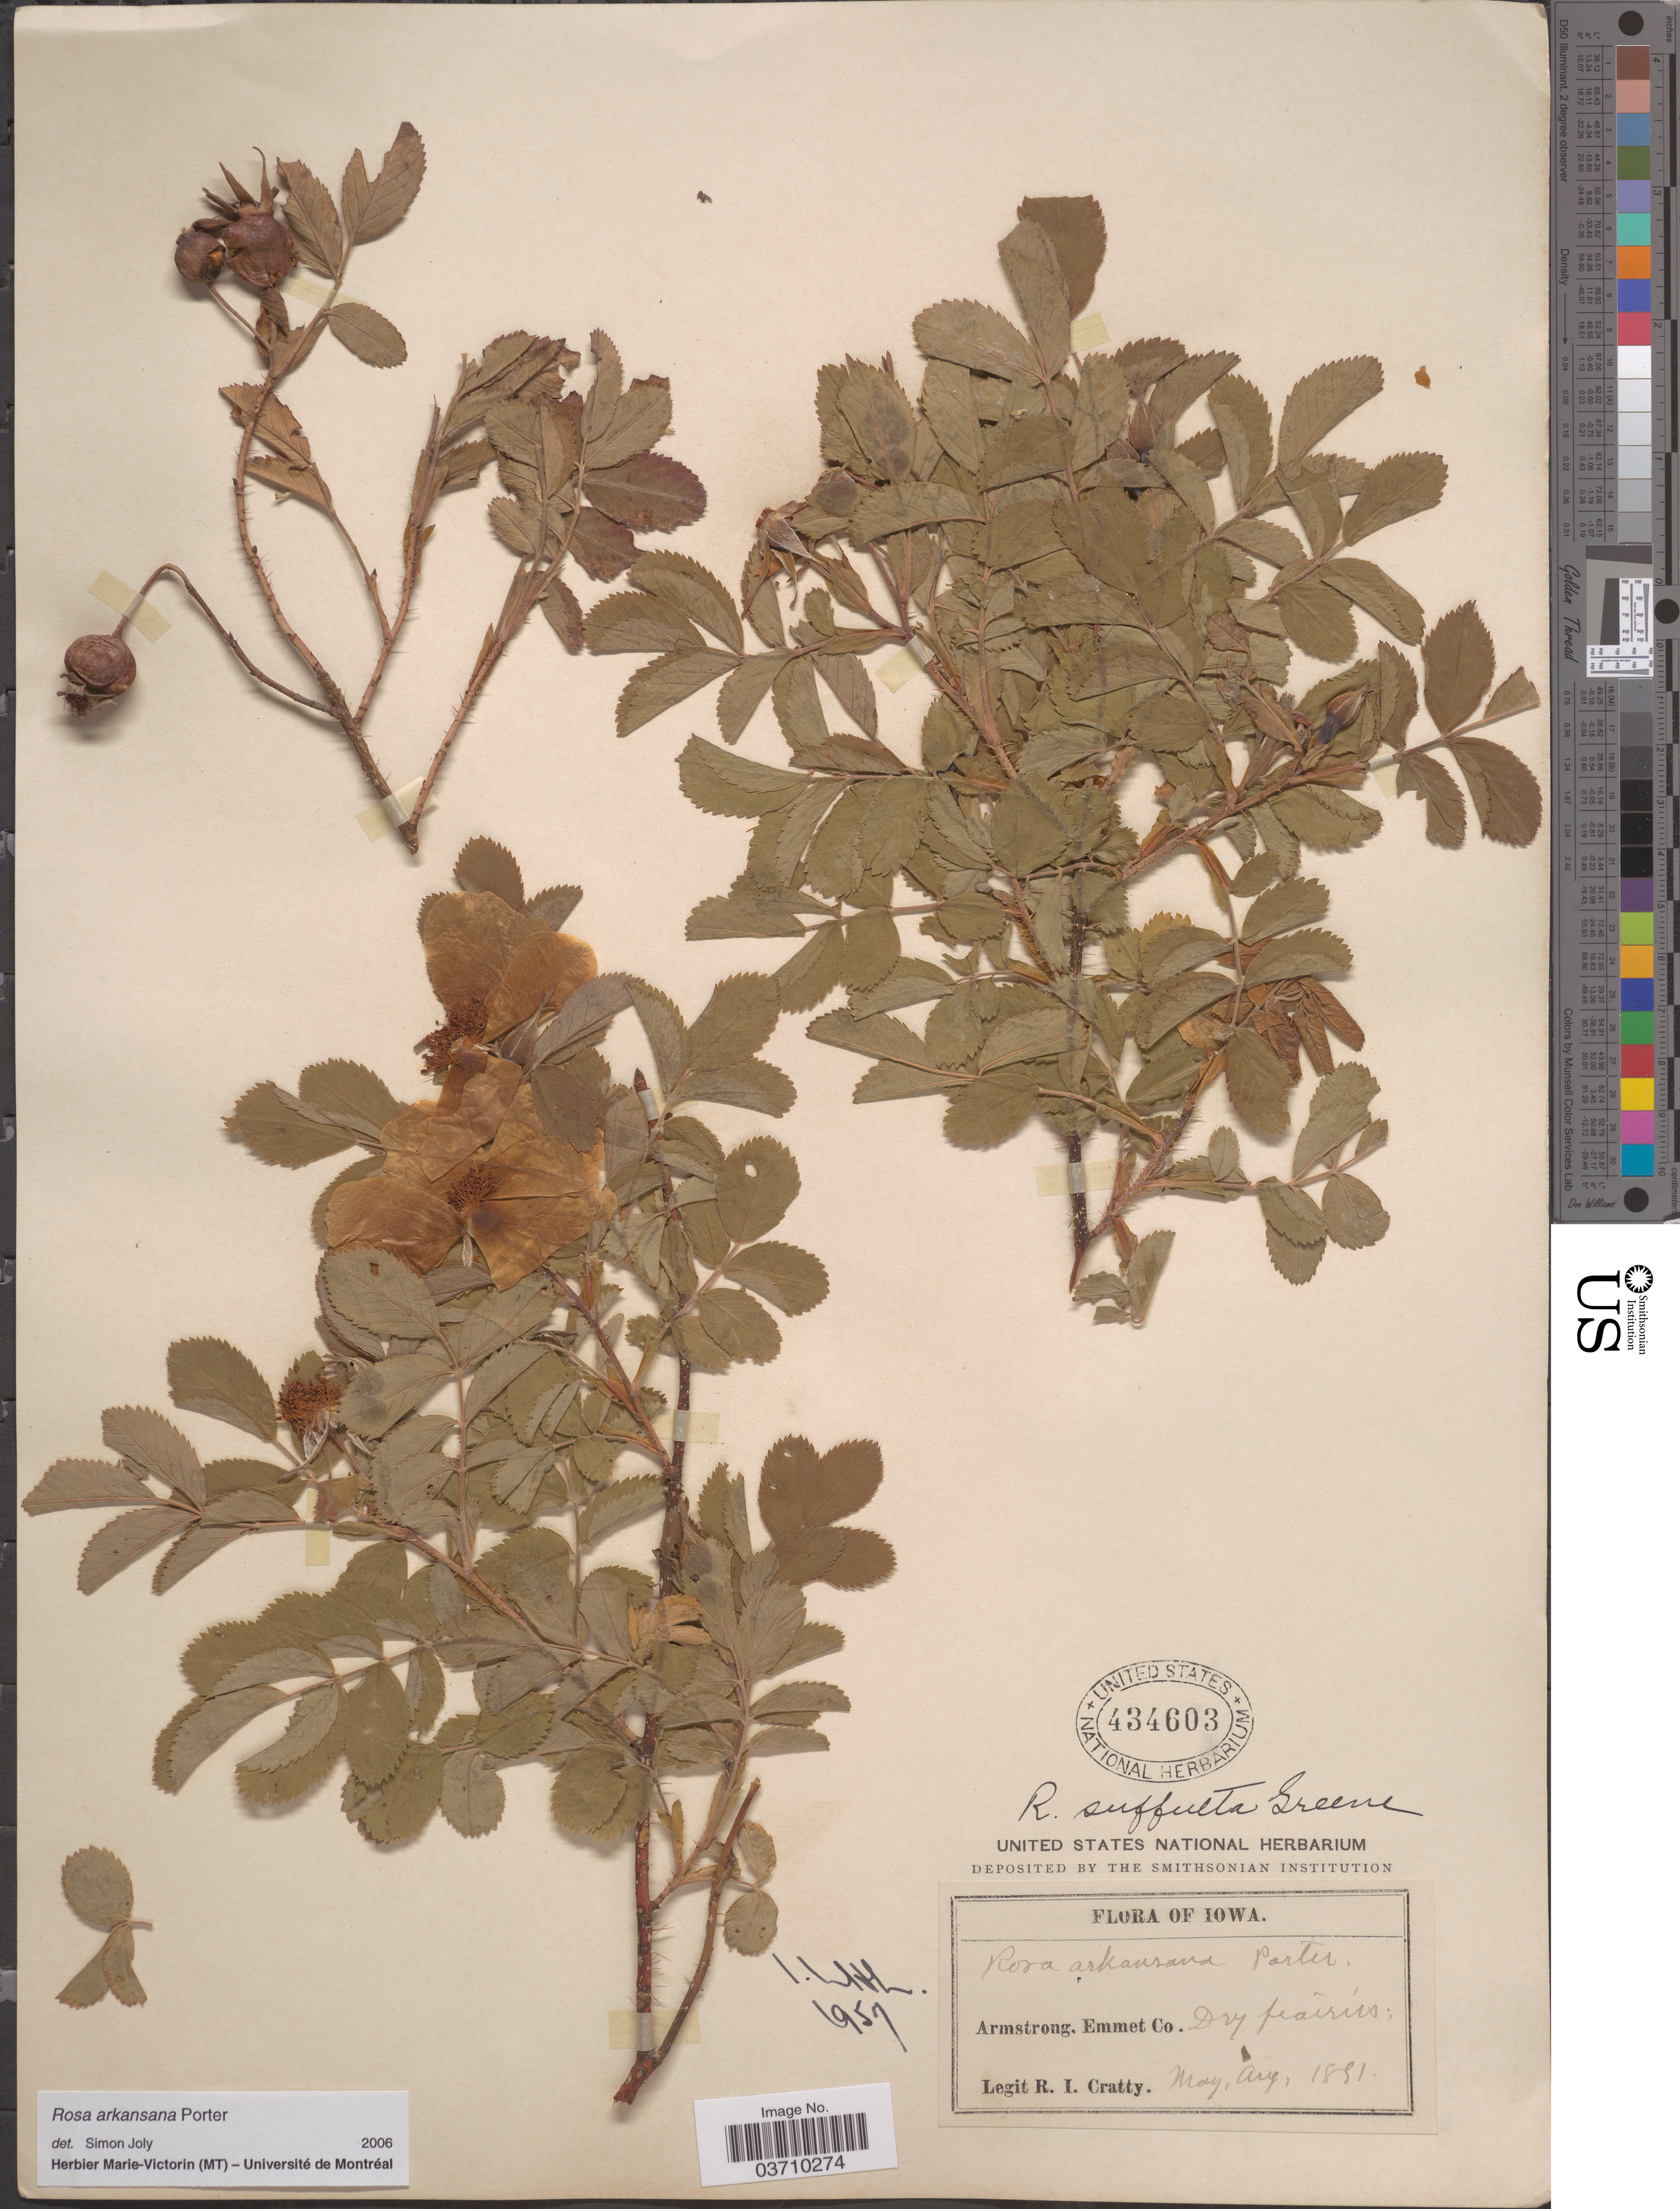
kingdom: Plantae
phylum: Tracheophyta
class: Magnoliopsida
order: Rosales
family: Rosaceae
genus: Rosa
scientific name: Rosa arkansana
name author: Porter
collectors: R. Cratty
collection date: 1851-05/1851-08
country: United States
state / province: Iowa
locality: Armstrong, Emmet Co.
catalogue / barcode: US 434603